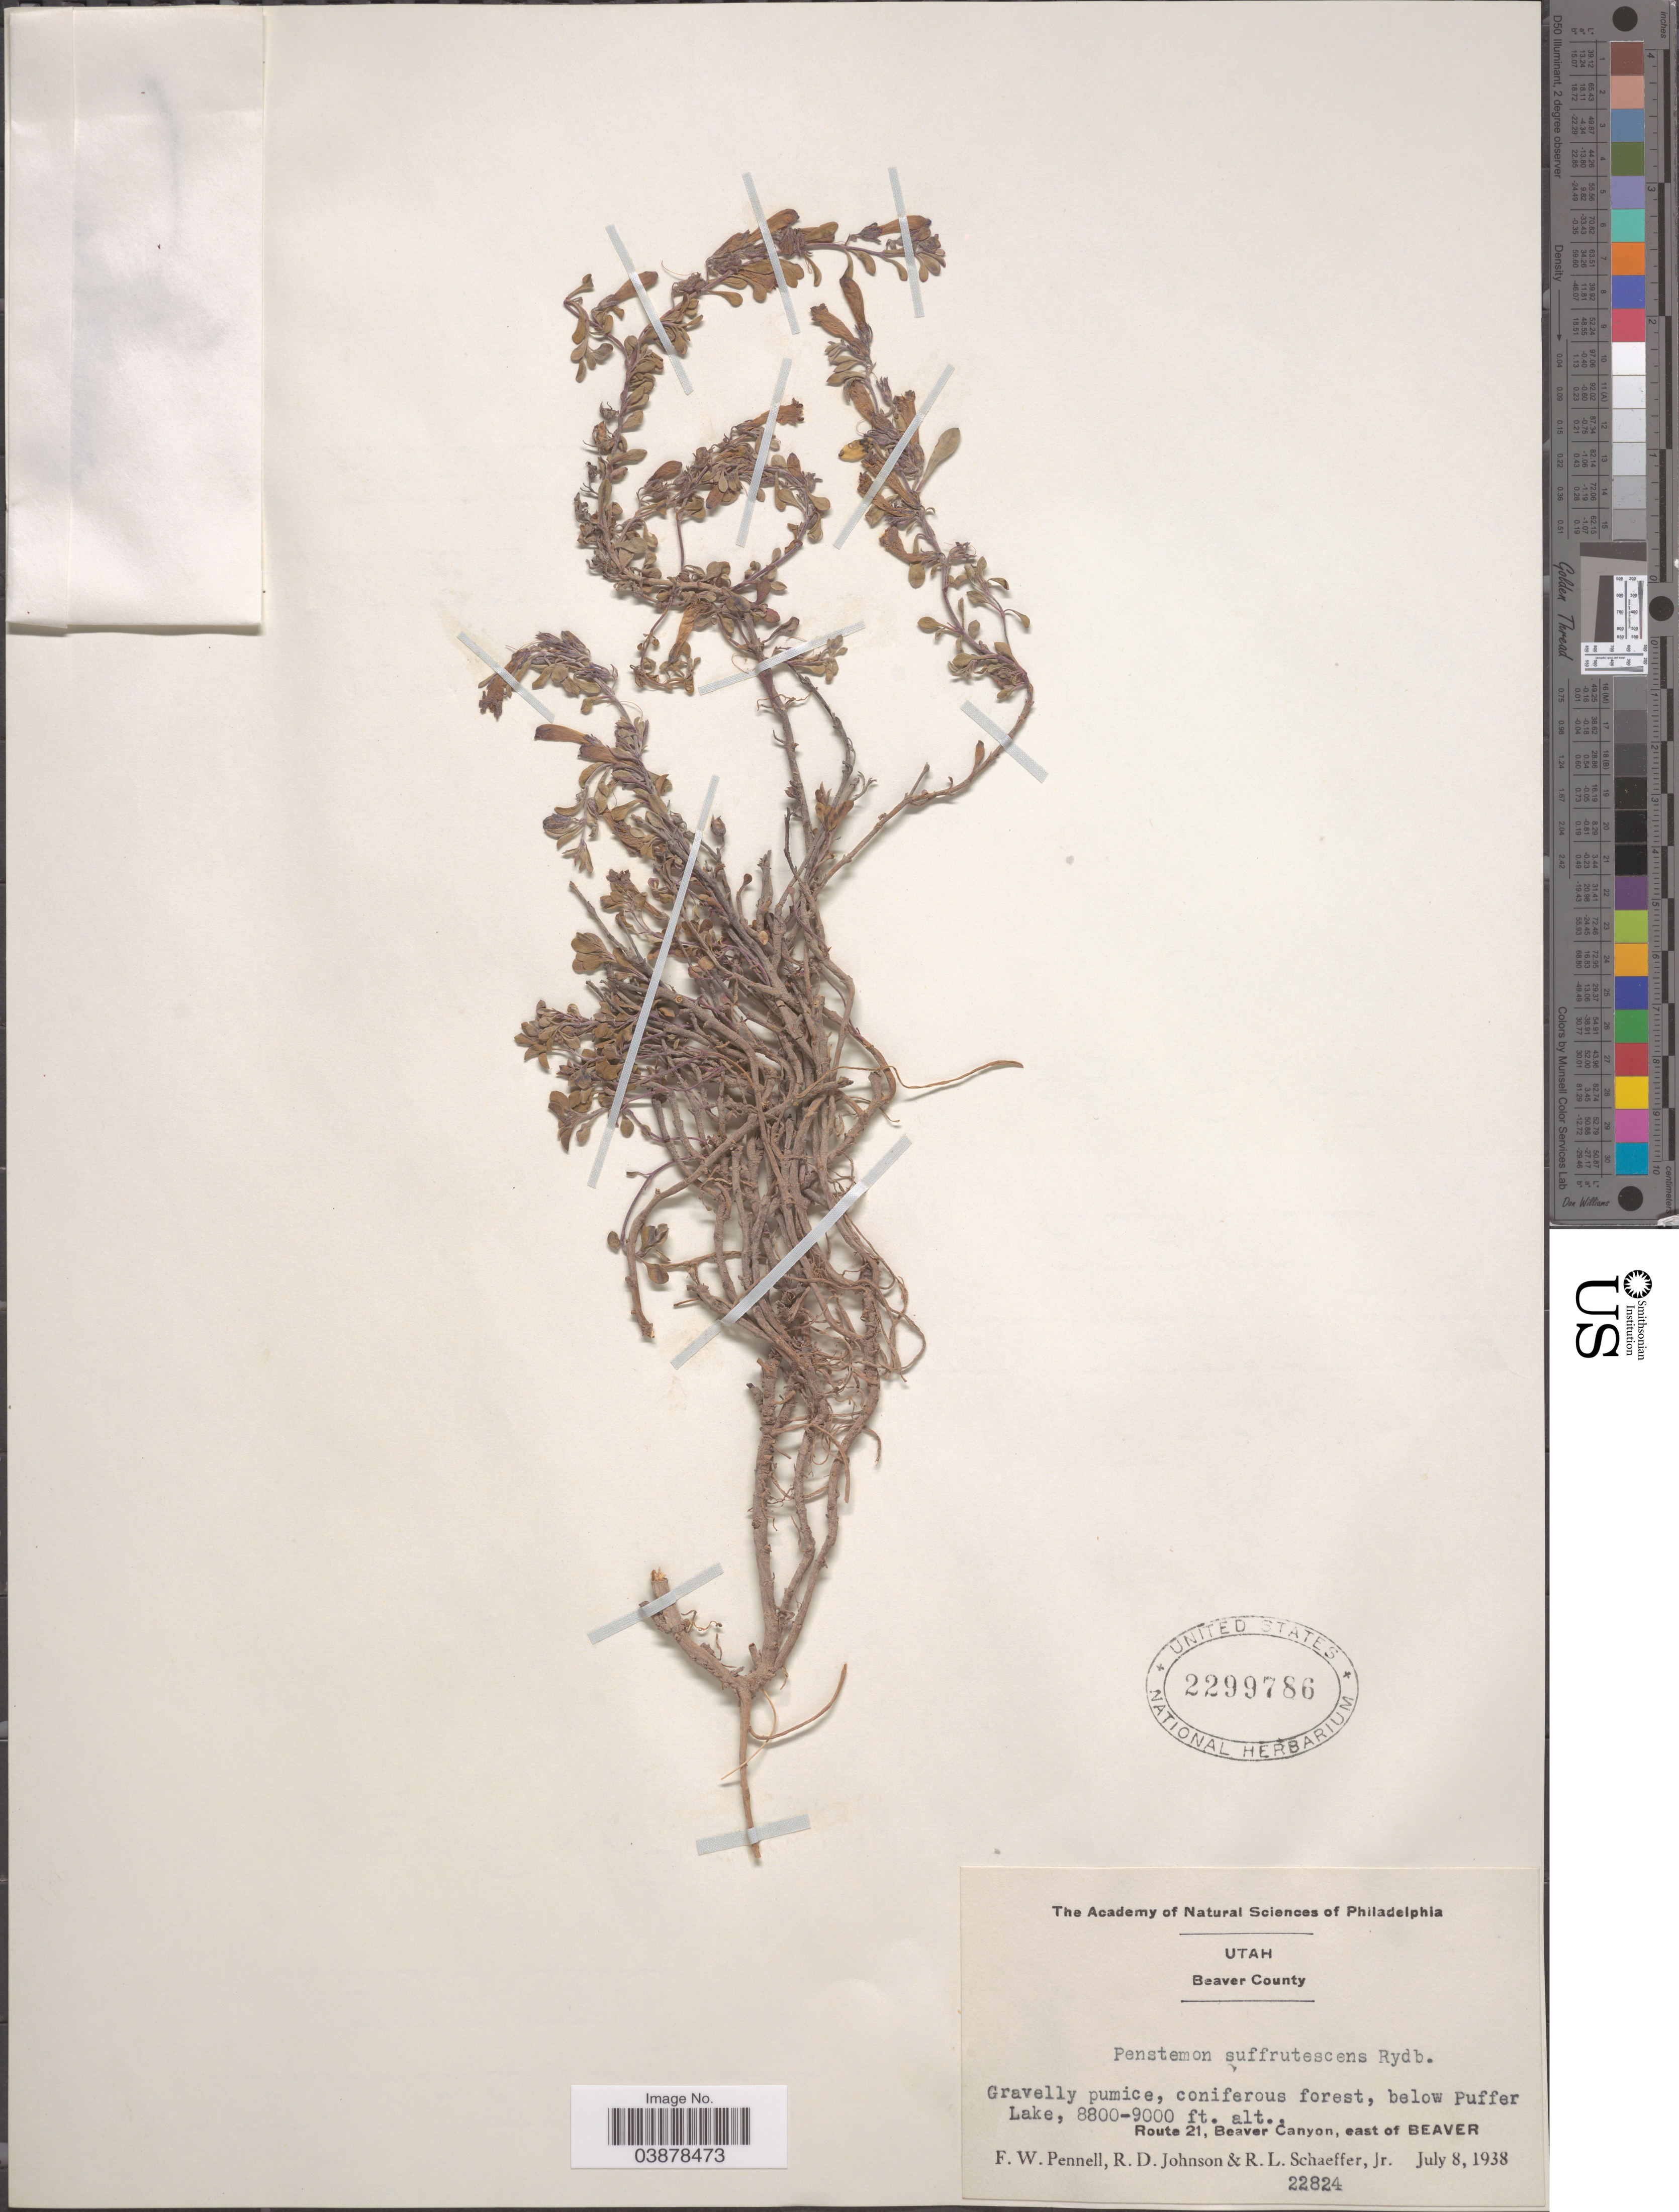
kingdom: Plantae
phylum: Tracheophyta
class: Magnoliopsida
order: Lamiales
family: Plantaginaceae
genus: Penstemon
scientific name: Penstemon suffrutescens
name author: Rydb.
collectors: F. W. Pennell, R. D. Johnson & R. L. Schaeffer Jr.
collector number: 22824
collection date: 1938-07-08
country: United States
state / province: Utah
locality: Beaver County. Below Puffer Lake, Route 21, Beaver Canyon, east of Beaver.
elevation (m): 2682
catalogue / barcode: US 2299786